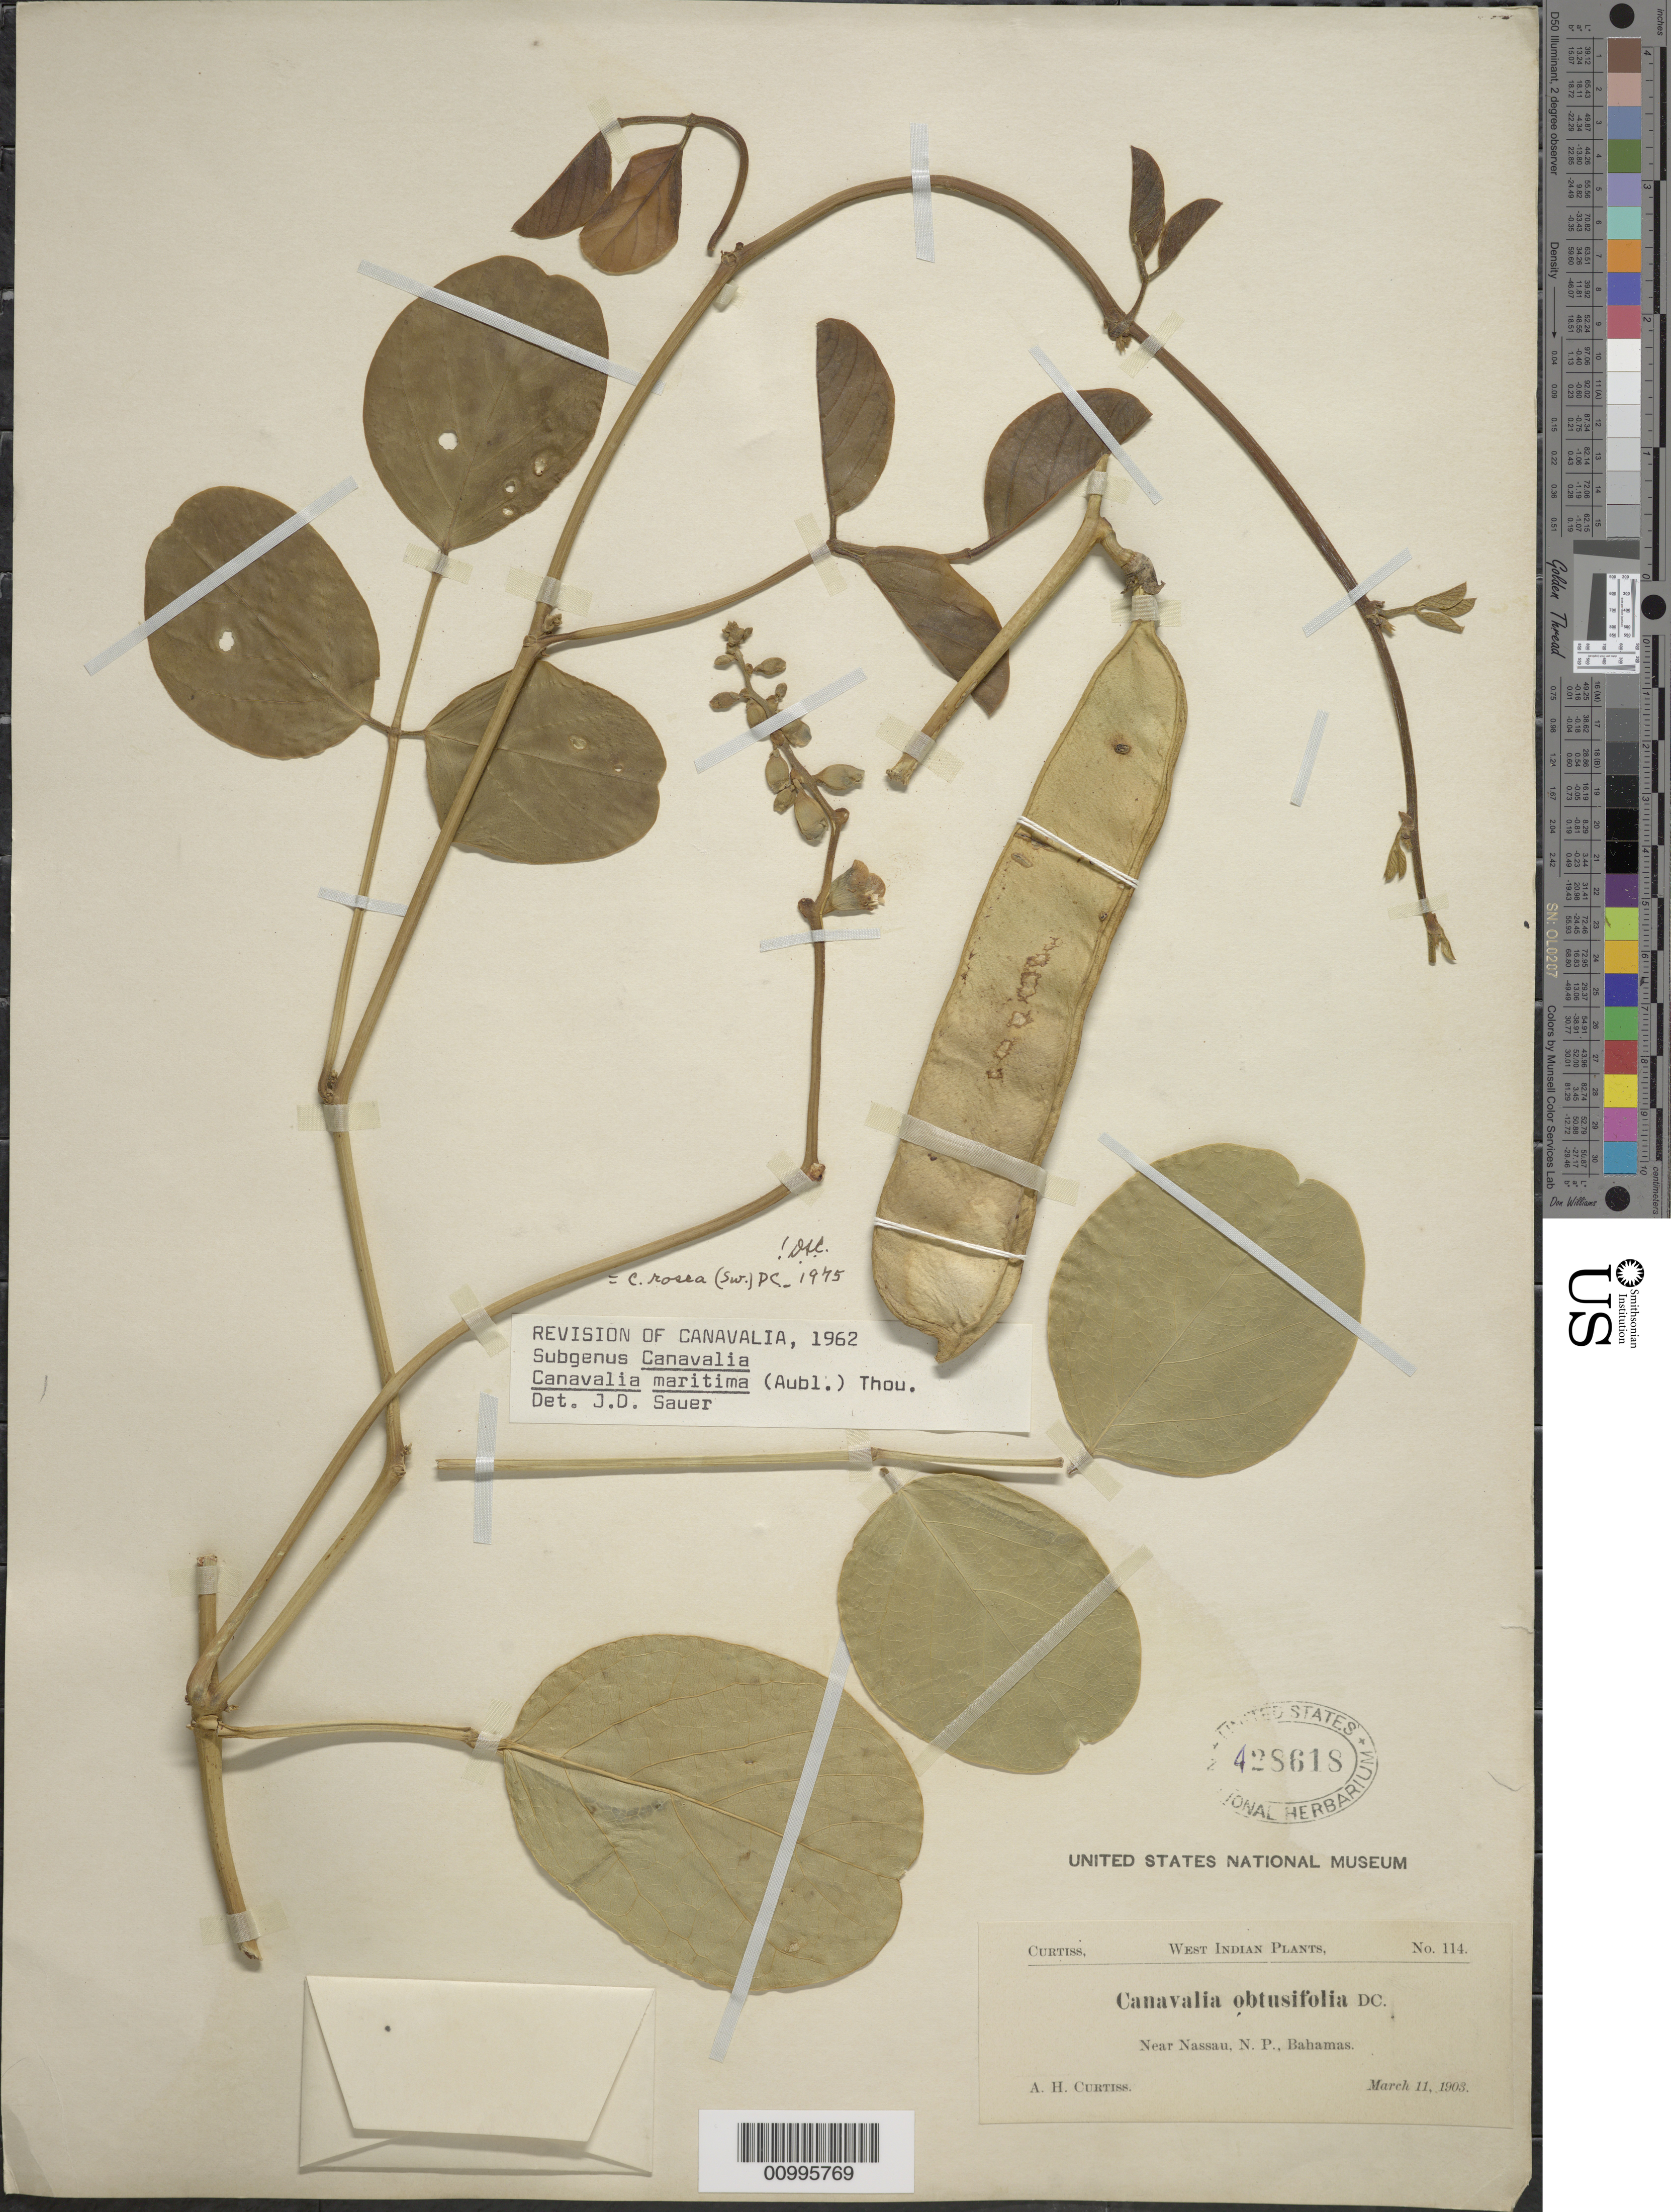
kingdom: Plantae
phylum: Tracheophyta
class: Magnoliopsida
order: Fabales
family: Fabaceae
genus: Canavalia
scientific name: Canavalia rosea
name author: (Sw.) DC.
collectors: A. H. Curtiss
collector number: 114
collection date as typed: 11 Mar 1903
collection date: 1903-03-11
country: Bahamas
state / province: New Providence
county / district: Nassau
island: New Providence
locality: Near Nassau, N.P.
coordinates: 0 N, 0 E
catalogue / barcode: US 428618